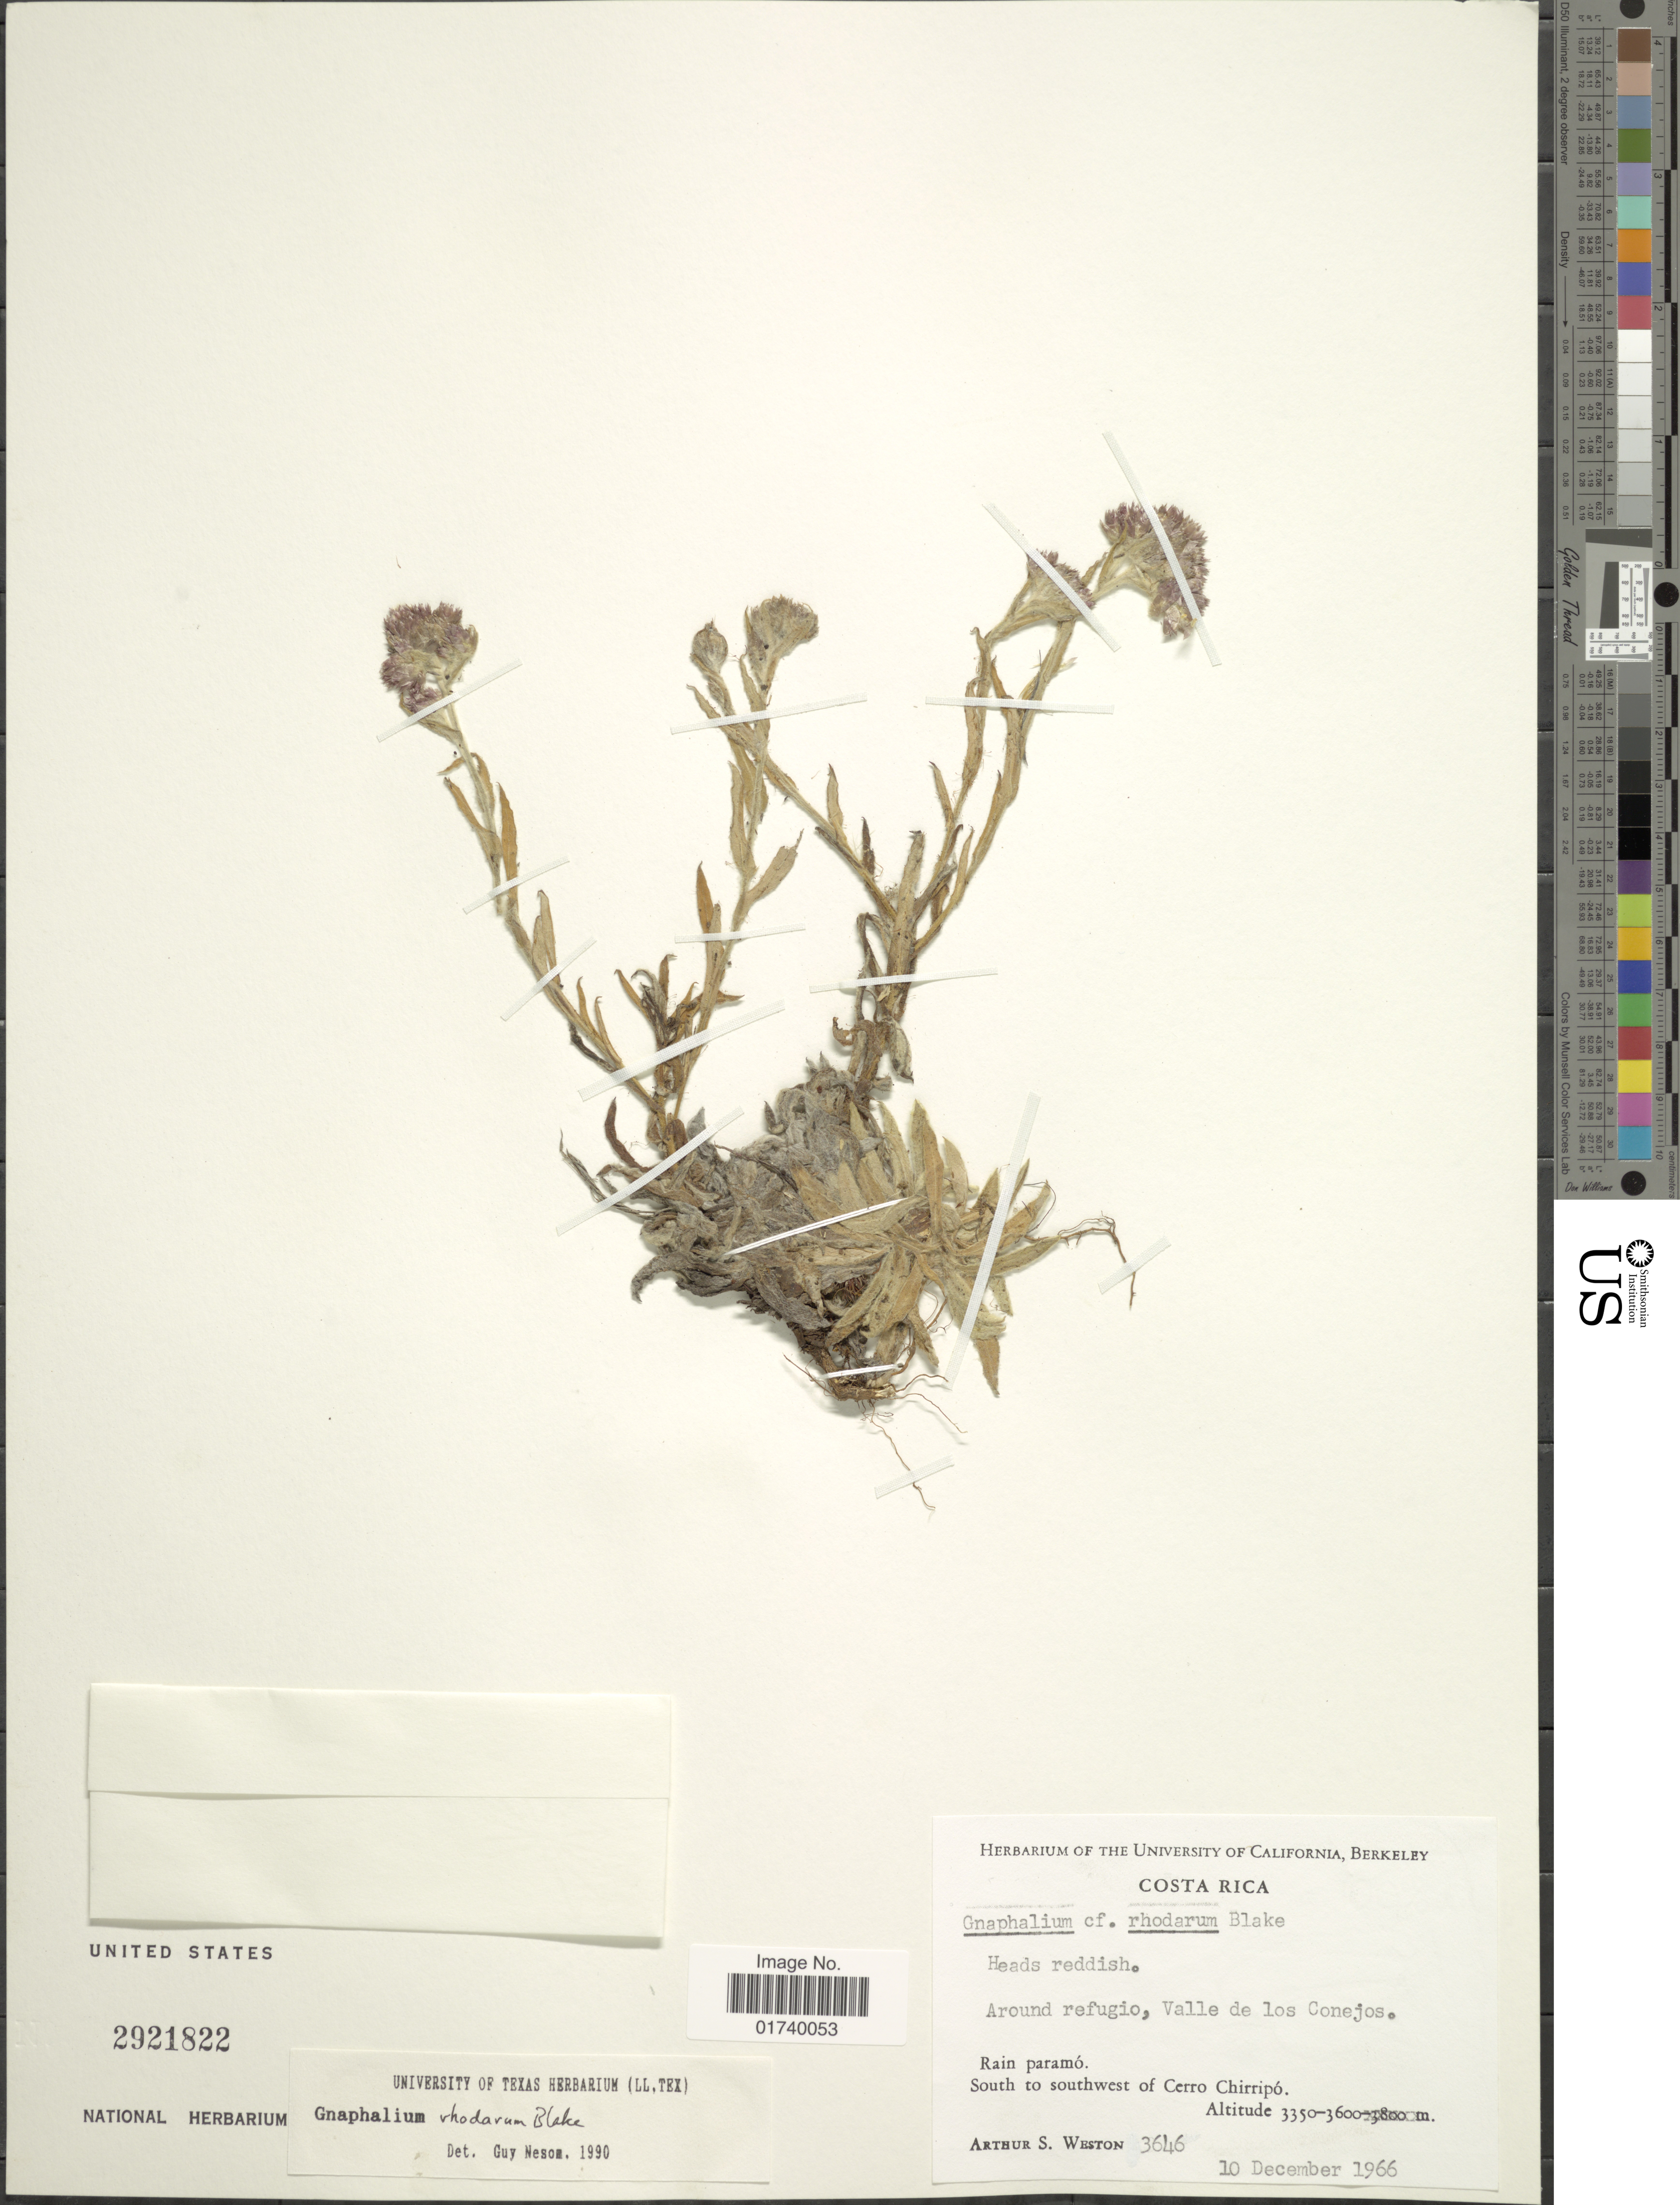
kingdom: Plantae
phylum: Tracheophyta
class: Magnoliopsida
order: Asterales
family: Asteraceae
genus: Pseudognaphalium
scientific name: Pseudognaphalium rhodarum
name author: (S.F. Blake) Anderb.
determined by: Nesom, Guy L.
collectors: A. Weston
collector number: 3646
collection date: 1966-12-10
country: Costa Rica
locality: Around refugio, Valle de los Conejos, Rain Paramo, South to southwest of Cerro Chirripo.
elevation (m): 3350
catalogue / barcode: US 2921822